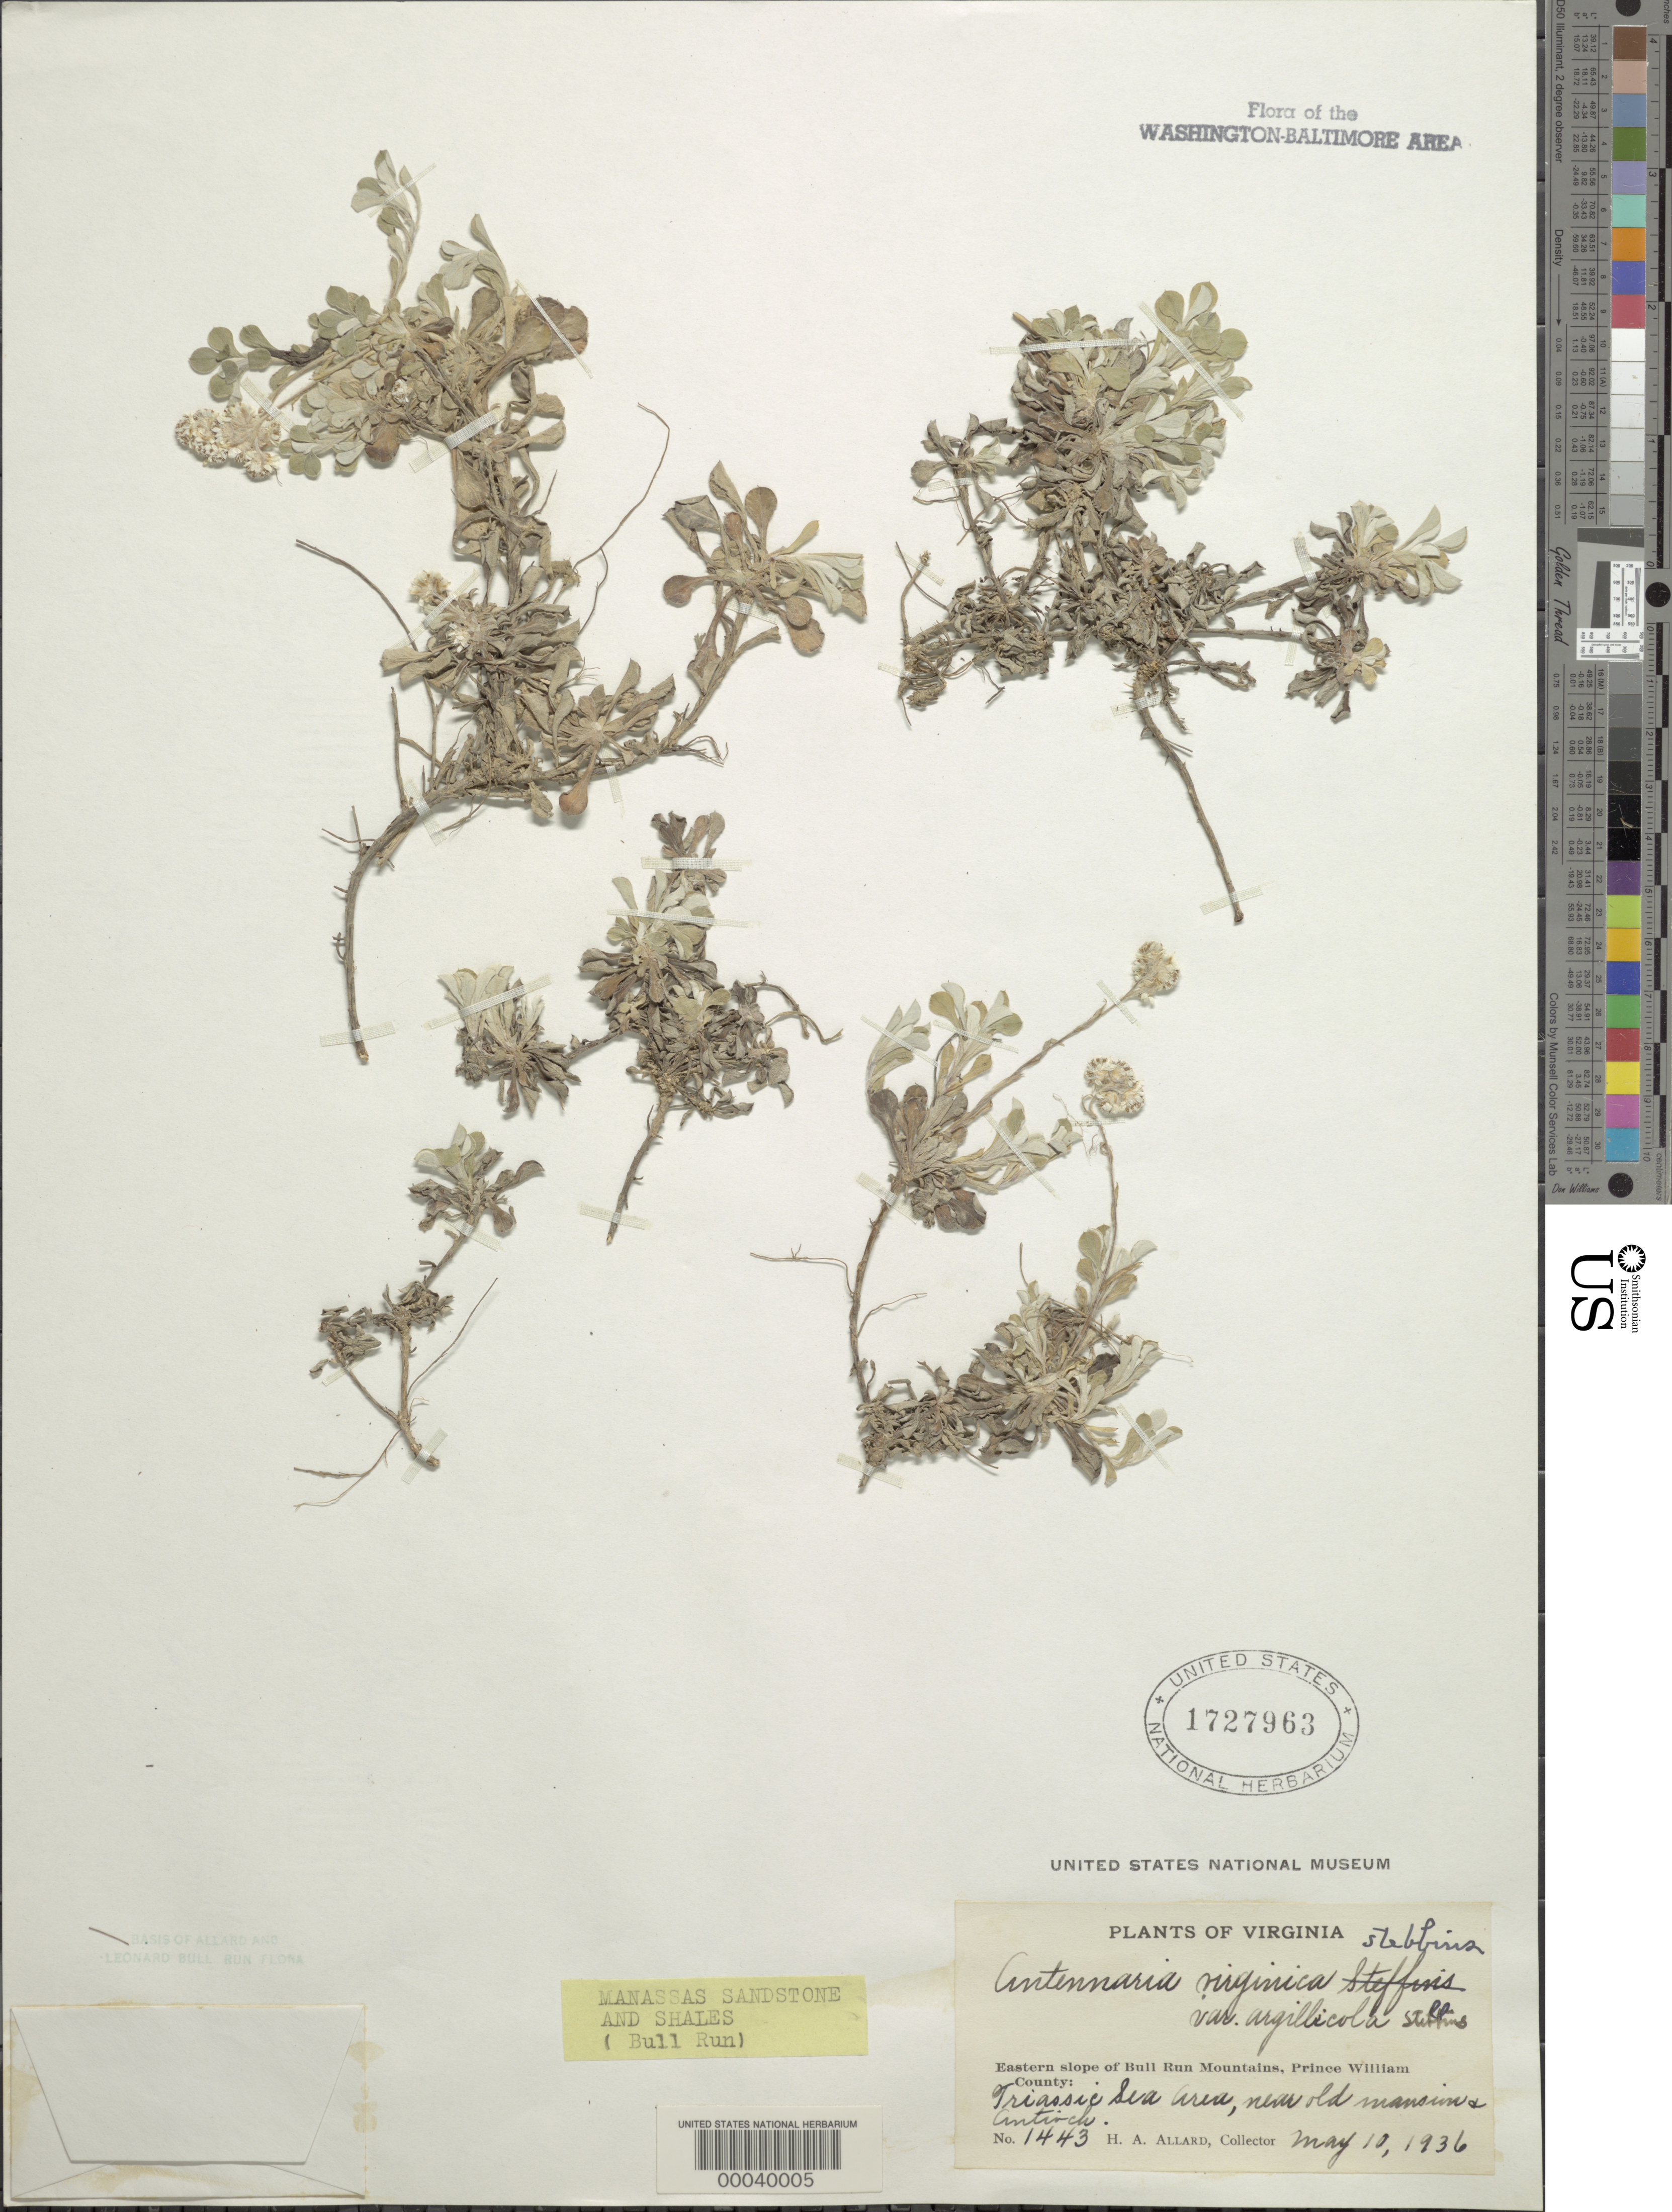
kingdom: Plantae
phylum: Tracheophyta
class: Magnoliopsida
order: Asterales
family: Asteraceae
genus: Antennaria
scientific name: Antennaria virginica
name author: Stebbins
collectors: H. A. Allard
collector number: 1443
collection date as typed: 10 May 1936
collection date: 1936-05-10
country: United States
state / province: Virginia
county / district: Prince William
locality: Antioch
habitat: Triassic sea area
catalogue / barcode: US 1727963